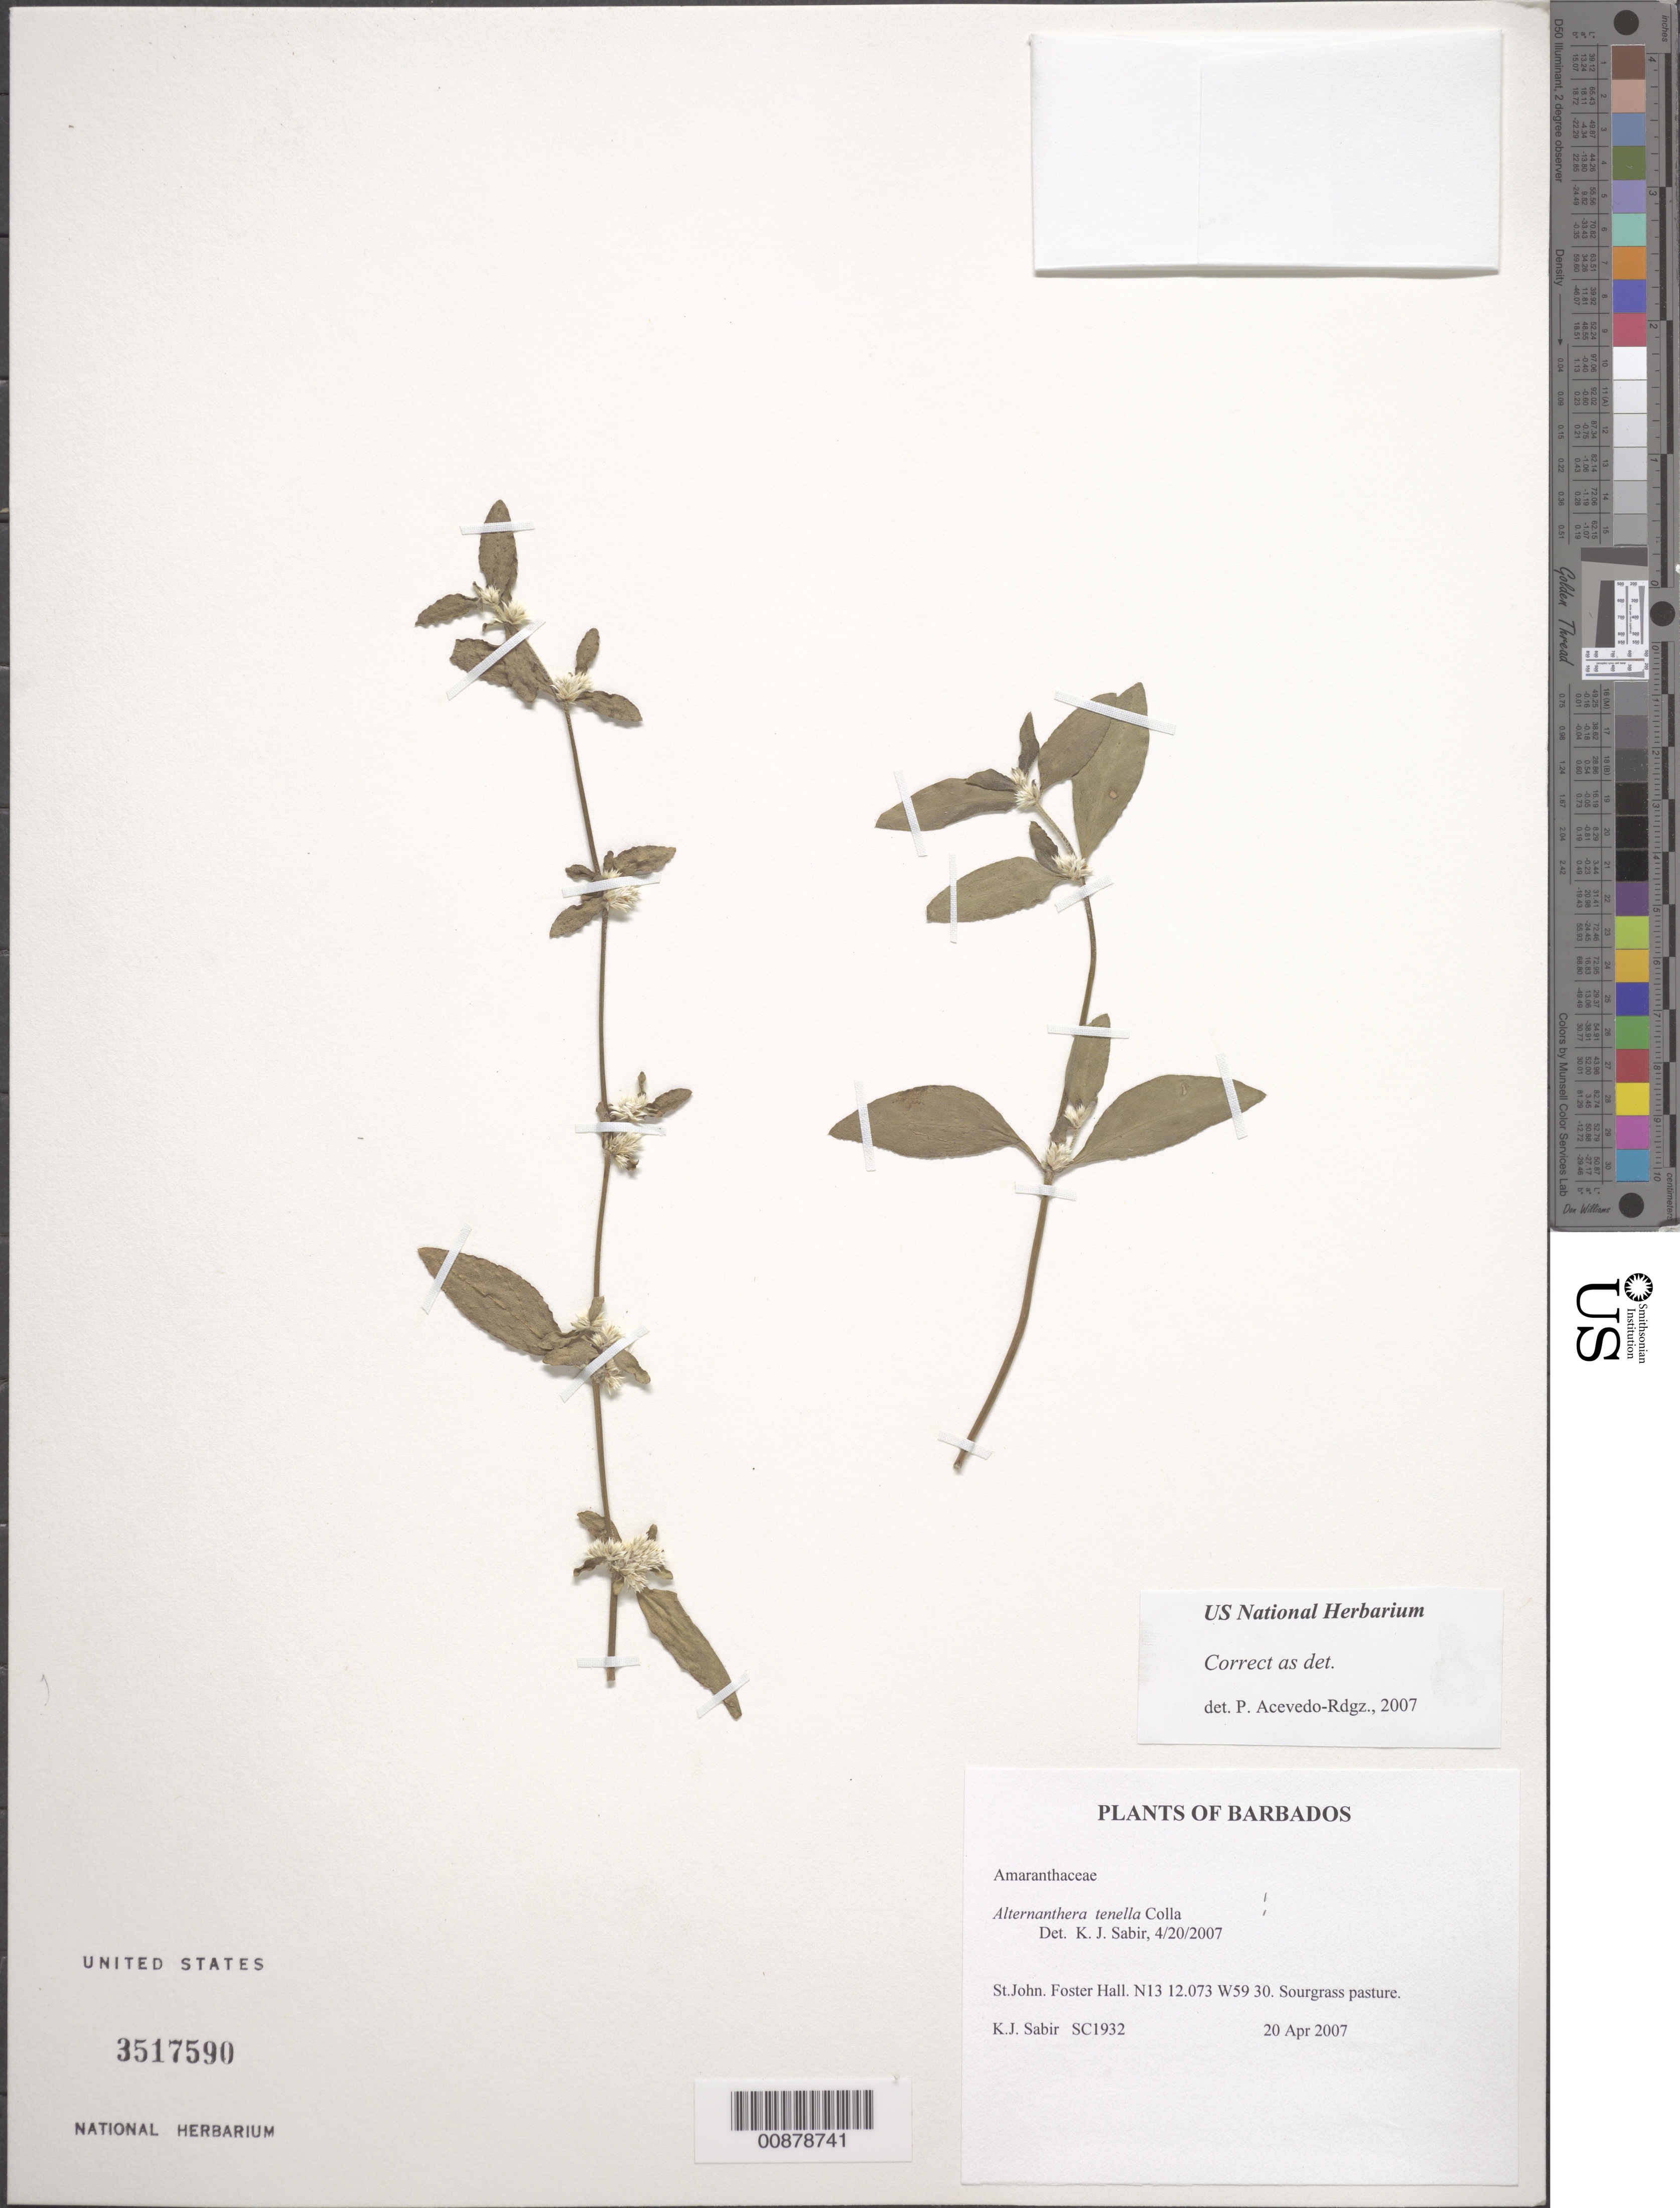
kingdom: Plantae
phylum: Tracheophyta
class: Magnoliopsida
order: Caryophyllales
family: Amaranthaceae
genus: Alternanthera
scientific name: Alternanthera tenella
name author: Colla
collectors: K. Sabir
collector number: SC 1932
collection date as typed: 20 Apr 2007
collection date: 2007-04-20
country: Barbados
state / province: Saint John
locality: Foster Hall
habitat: Sourgrass pasture.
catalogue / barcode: US 3517590